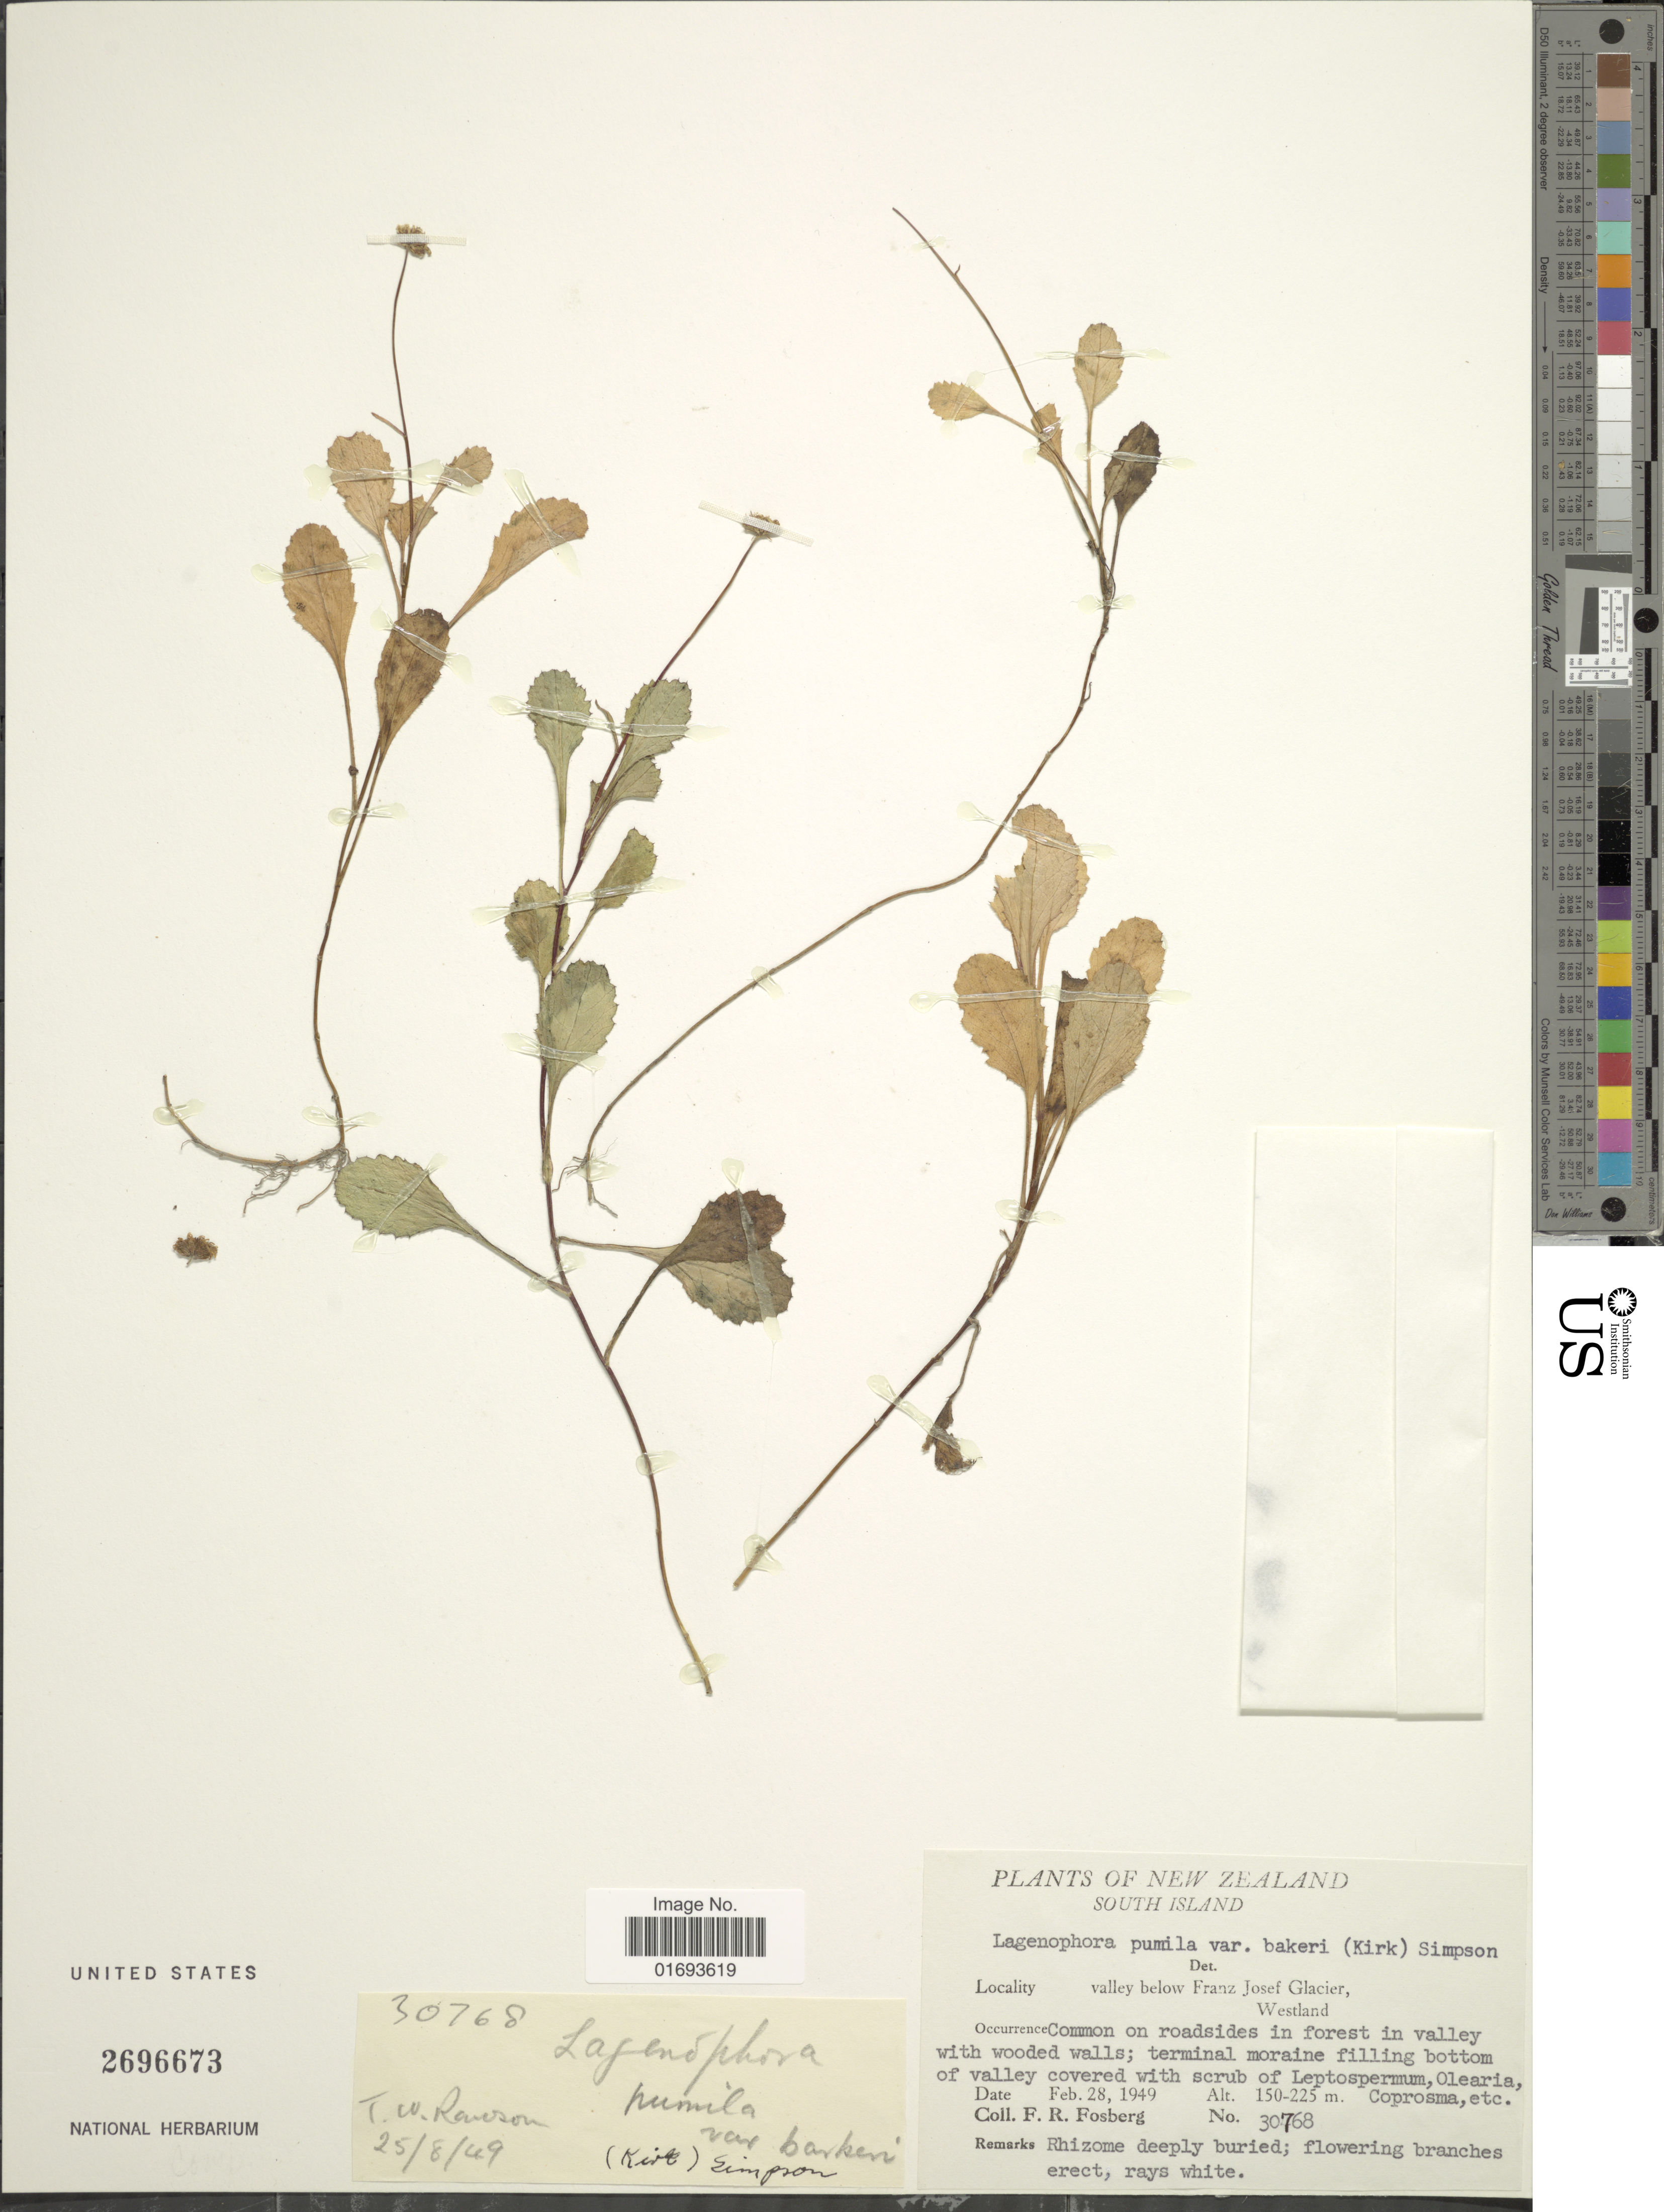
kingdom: Plantae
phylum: Tracheophyta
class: Magnoliopsida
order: Asterales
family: Asteraceae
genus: Lagenophora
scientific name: Lagenophora pumila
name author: (G. Forst.) Cheeseman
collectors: F. R. Fosberg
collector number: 30768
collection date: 1949-02-28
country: New Zealand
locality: New Zealand. South Island. valley below Franz Josef Glacier, Westland. on roadsides in forest in valley with wooded walls.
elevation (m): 150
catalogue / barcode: US 2696673